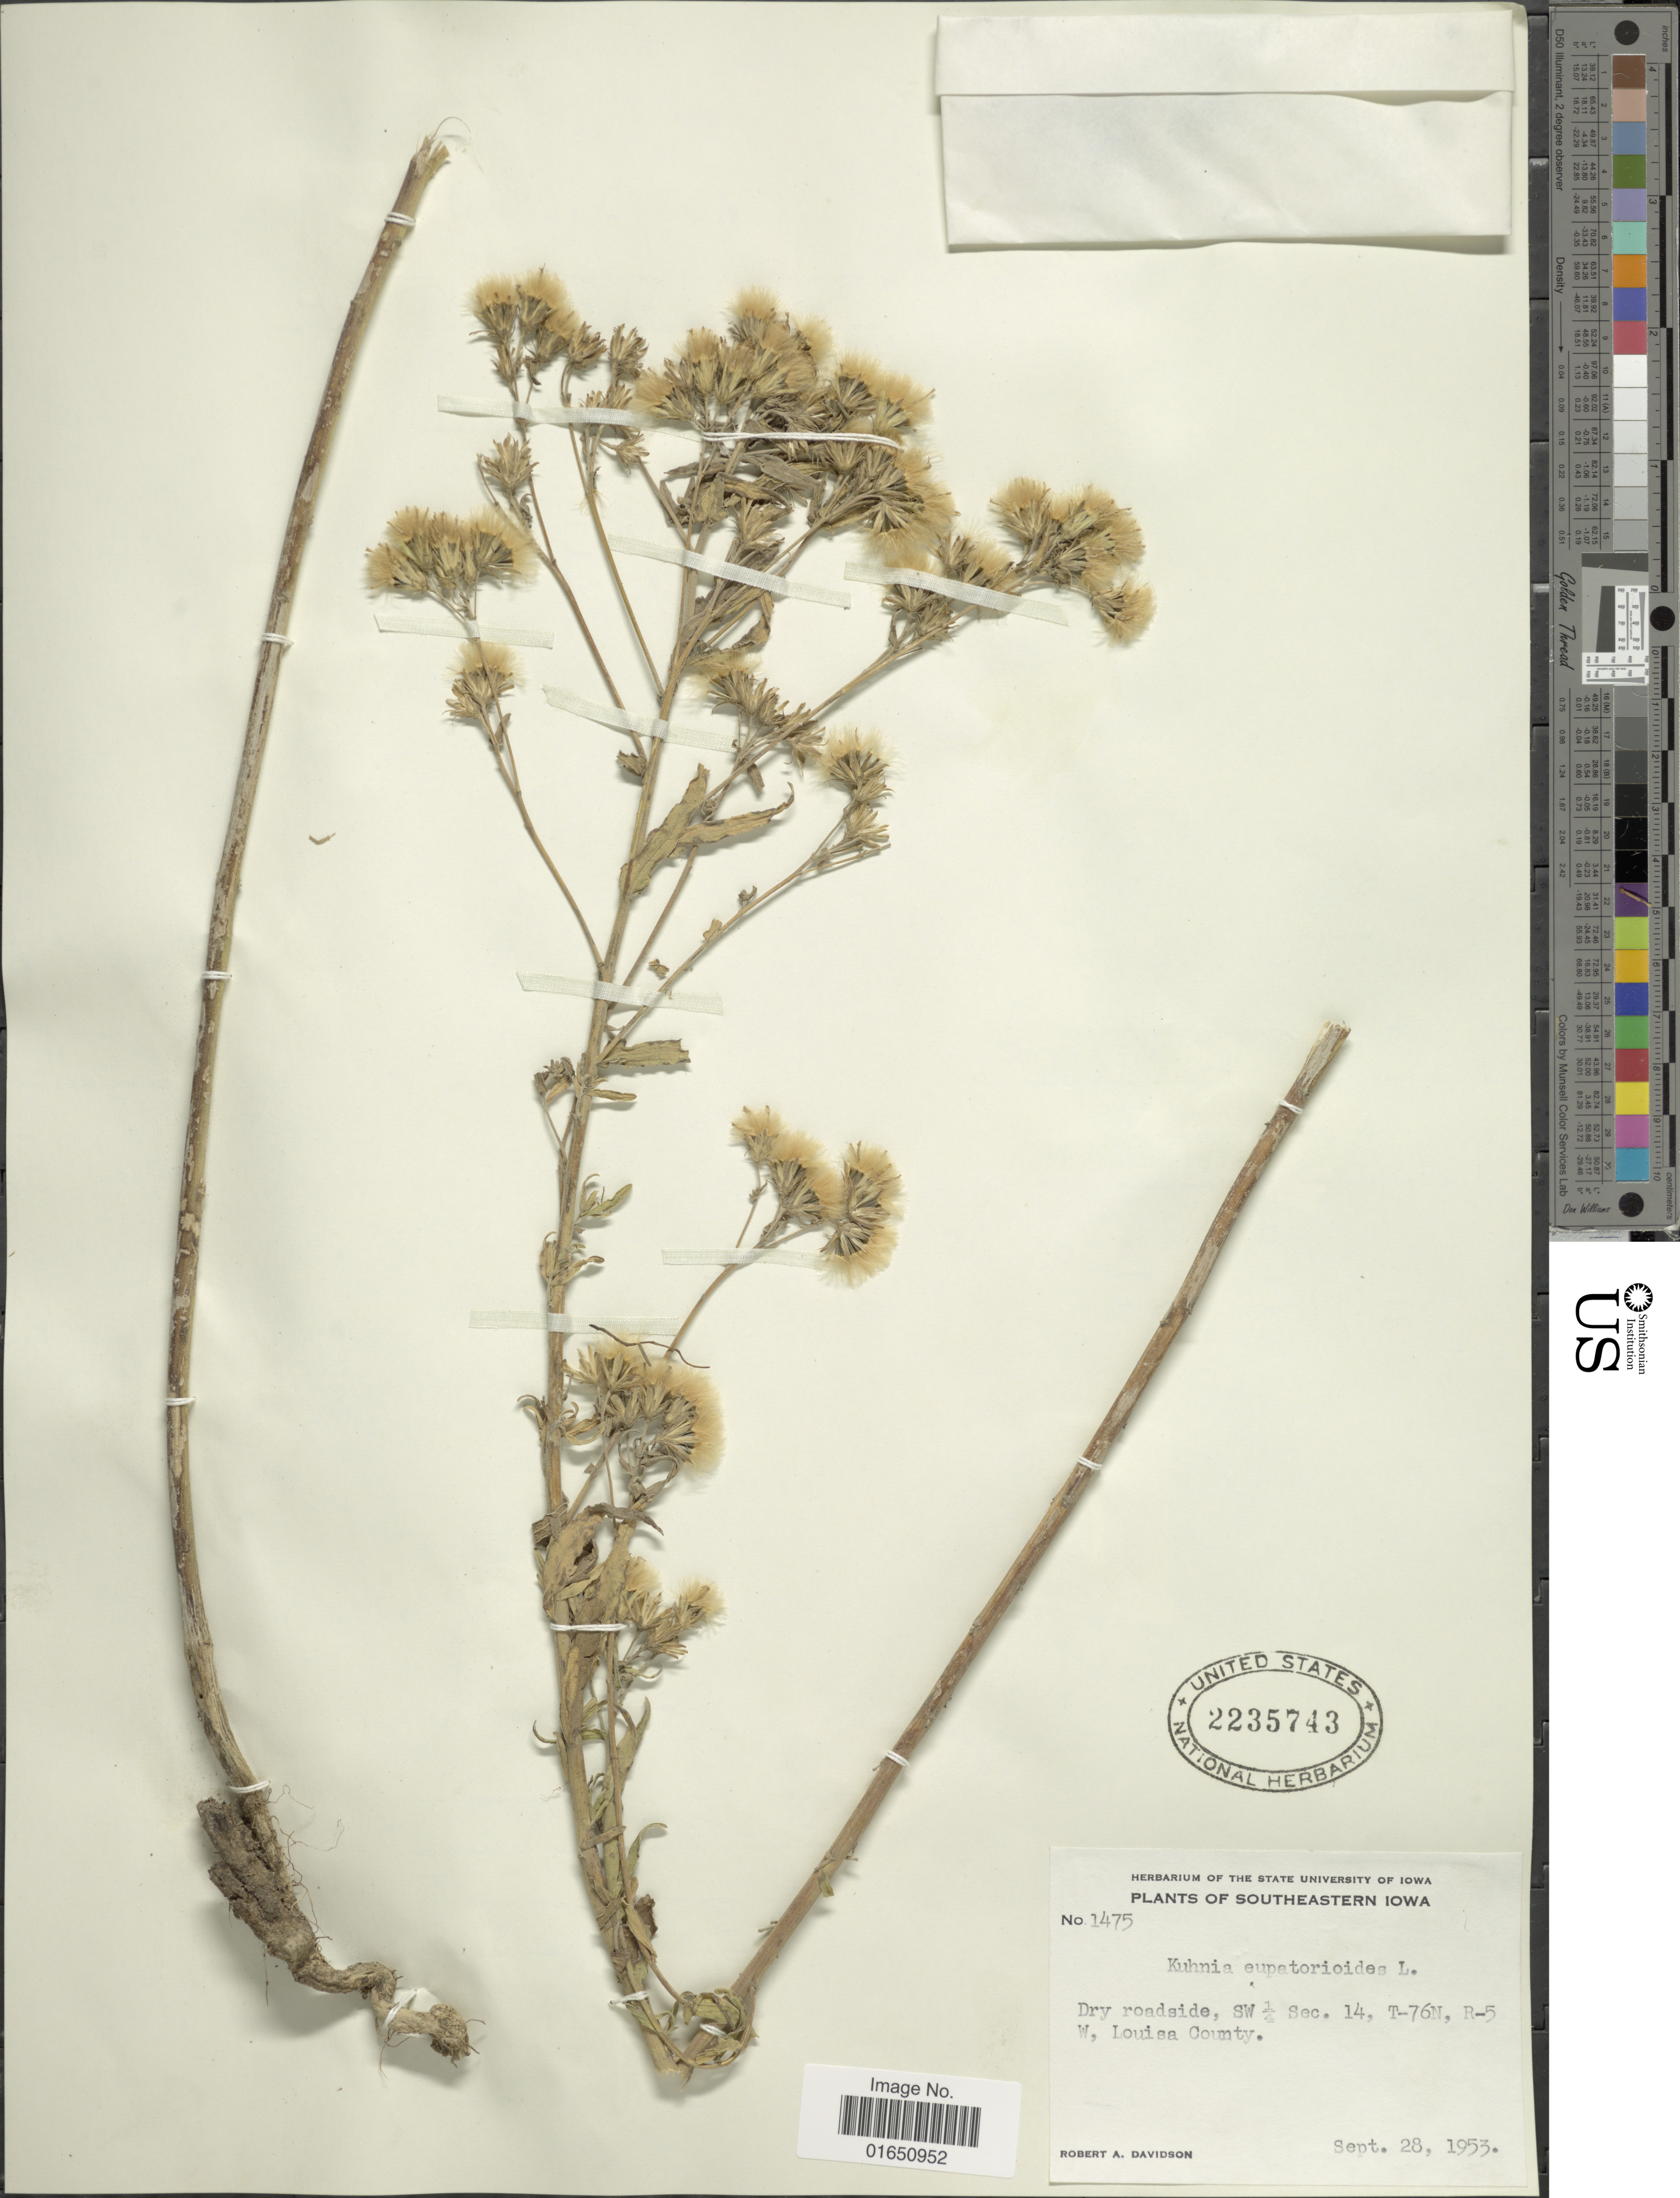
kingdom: Plantae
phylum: Tracheophyta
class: Magnoliopsida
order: Asterales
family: Asteraceae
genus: Brickellia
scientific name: Brickellia eupatorioides var. corymbulosa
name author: (Torr. & A. Gray) Shinners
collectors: R. A. Davidson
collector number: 1475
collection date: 1953-09-28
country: United States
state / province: Iowa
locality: Southeastern Iowa. Dry roadside, SW ½ Sec. 14, T-76N, R-5 W. Louisa County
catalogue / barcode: US 2235743